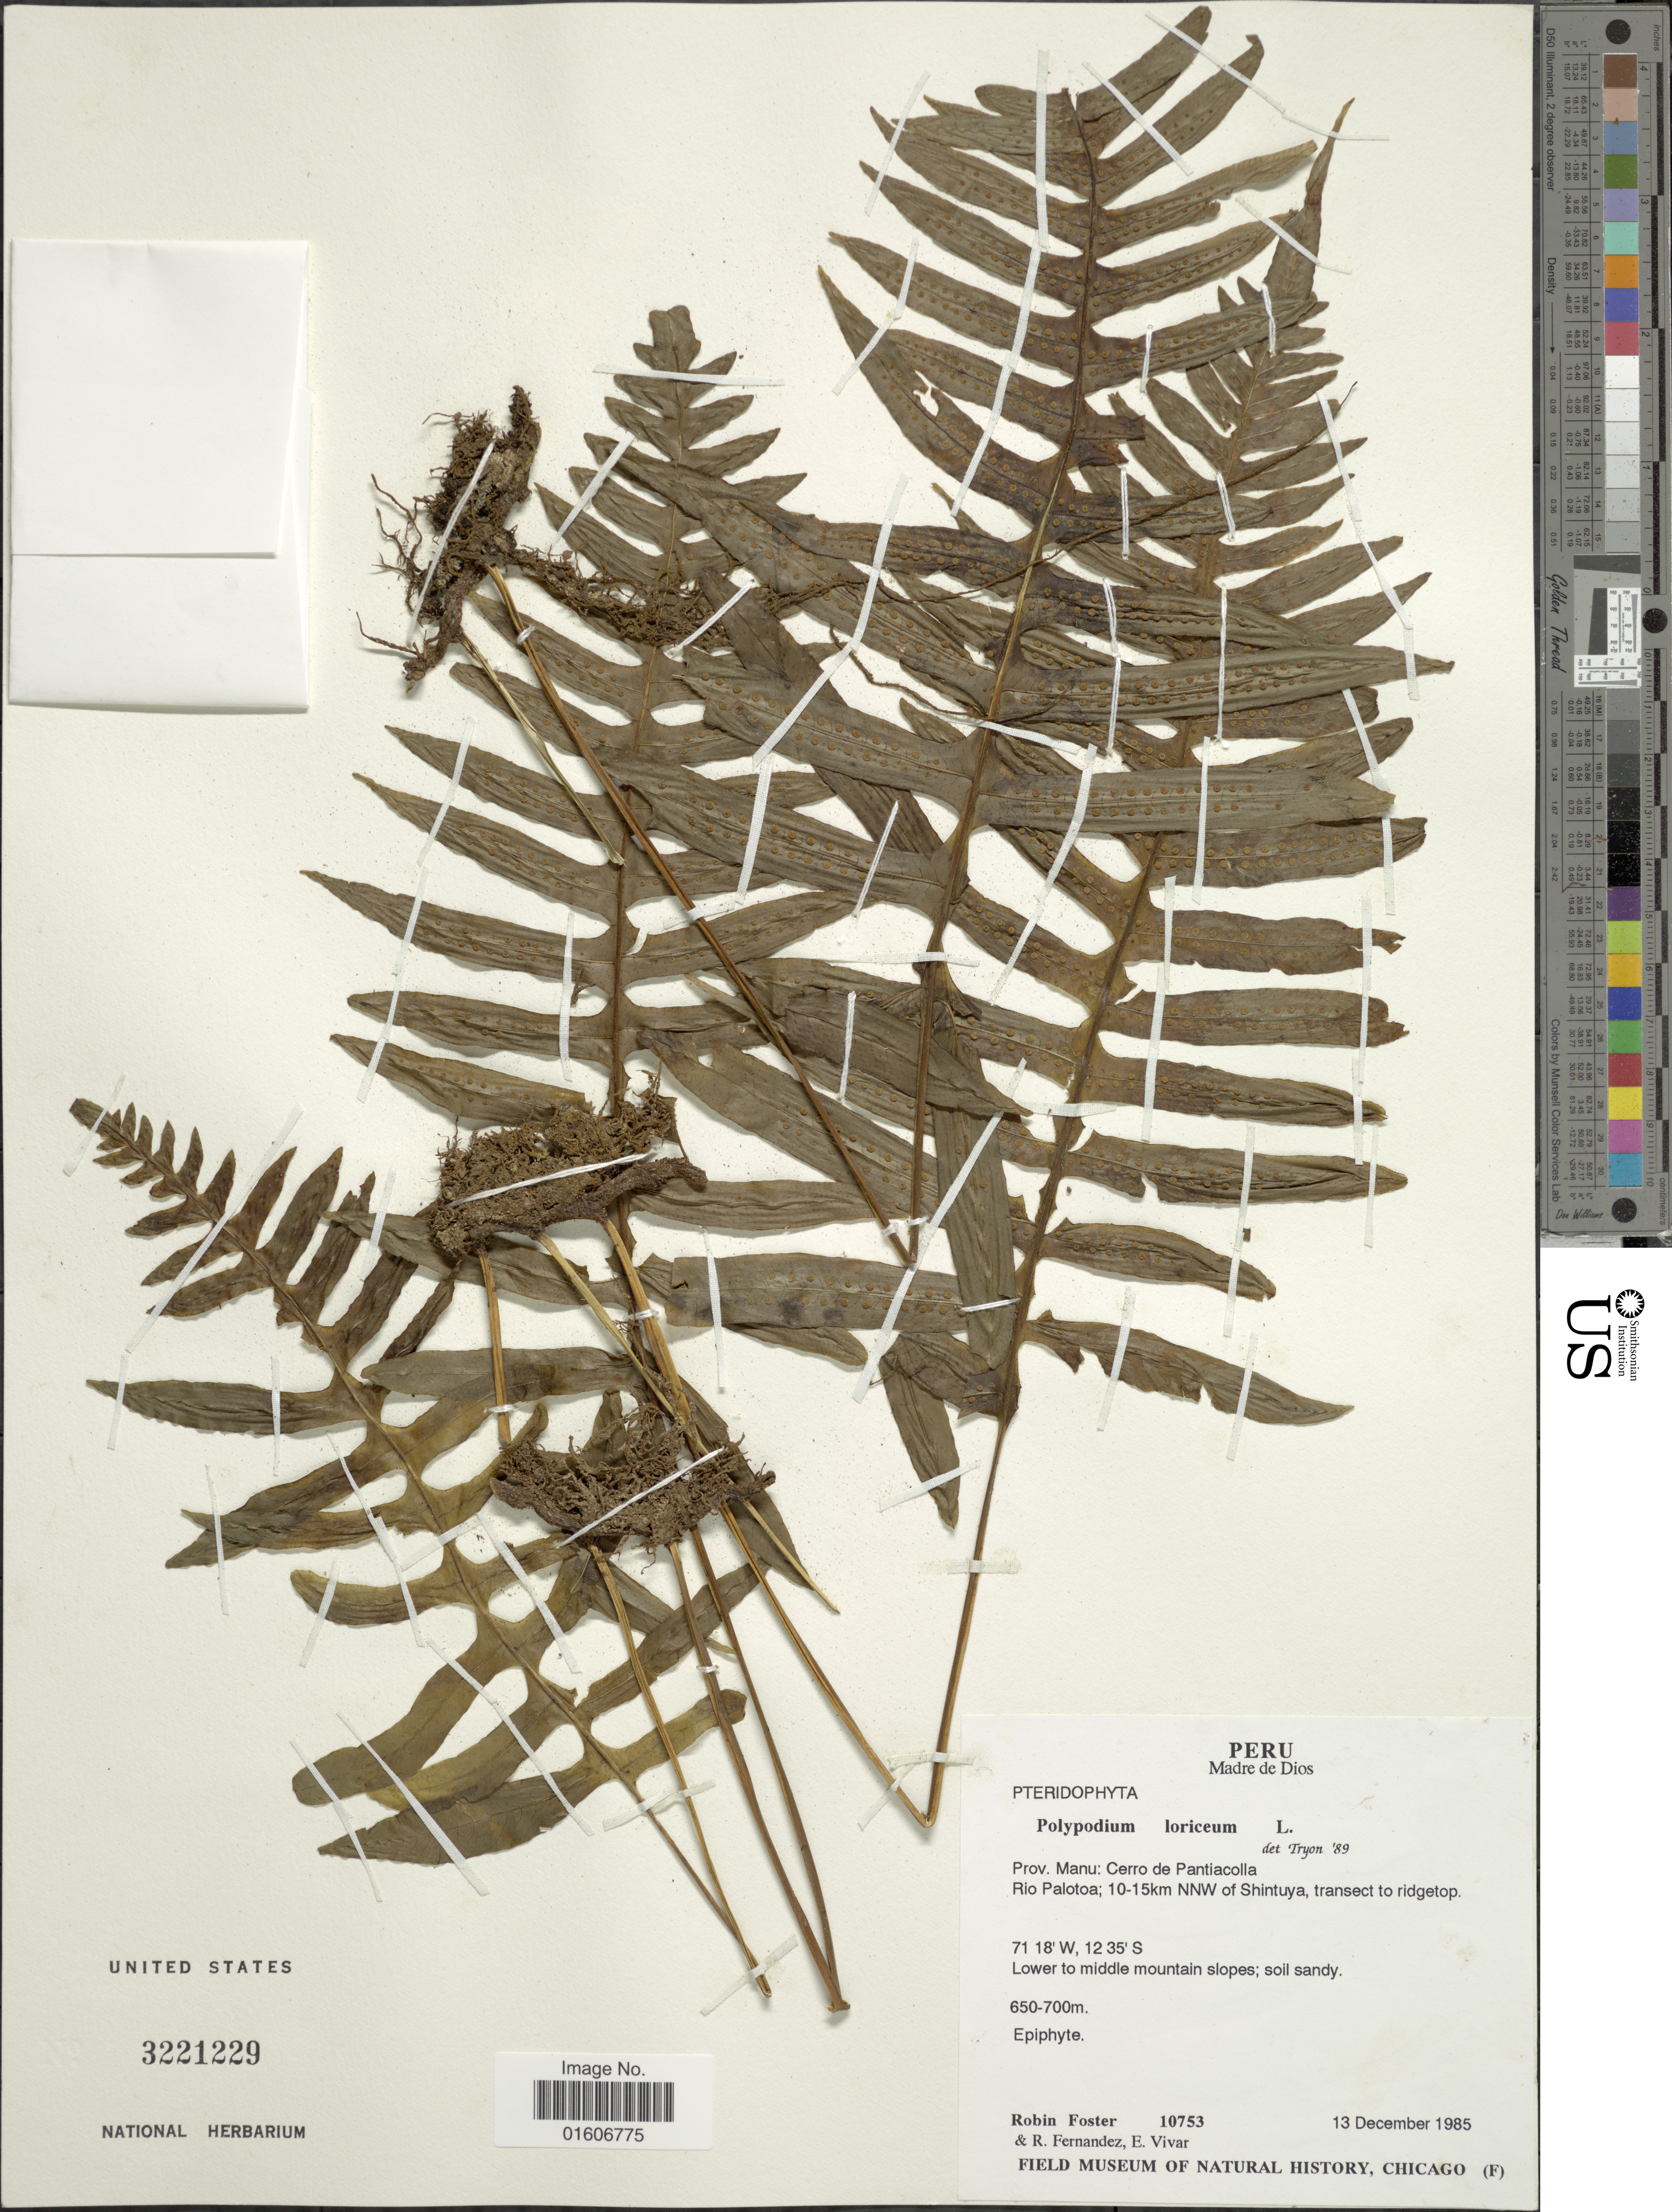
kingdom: Plantae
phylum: Tracheophyta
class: Polypodiopsida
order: Polypodiales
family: Polypodiaceae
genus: Serpocaulon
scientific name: Serpocaulon loriceum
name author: (L.) A.R. Sm.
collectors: R. B. Foster, R. Fernandez & E. Vivar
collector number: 10753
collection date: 1985-12-13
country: Peru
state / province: Madre de Dios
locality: Prov. Manu: Cerro de Pantiacolla Rio Palotoa; 10-15km NNW of Shintuya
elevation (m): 650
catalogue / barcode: US 3221229